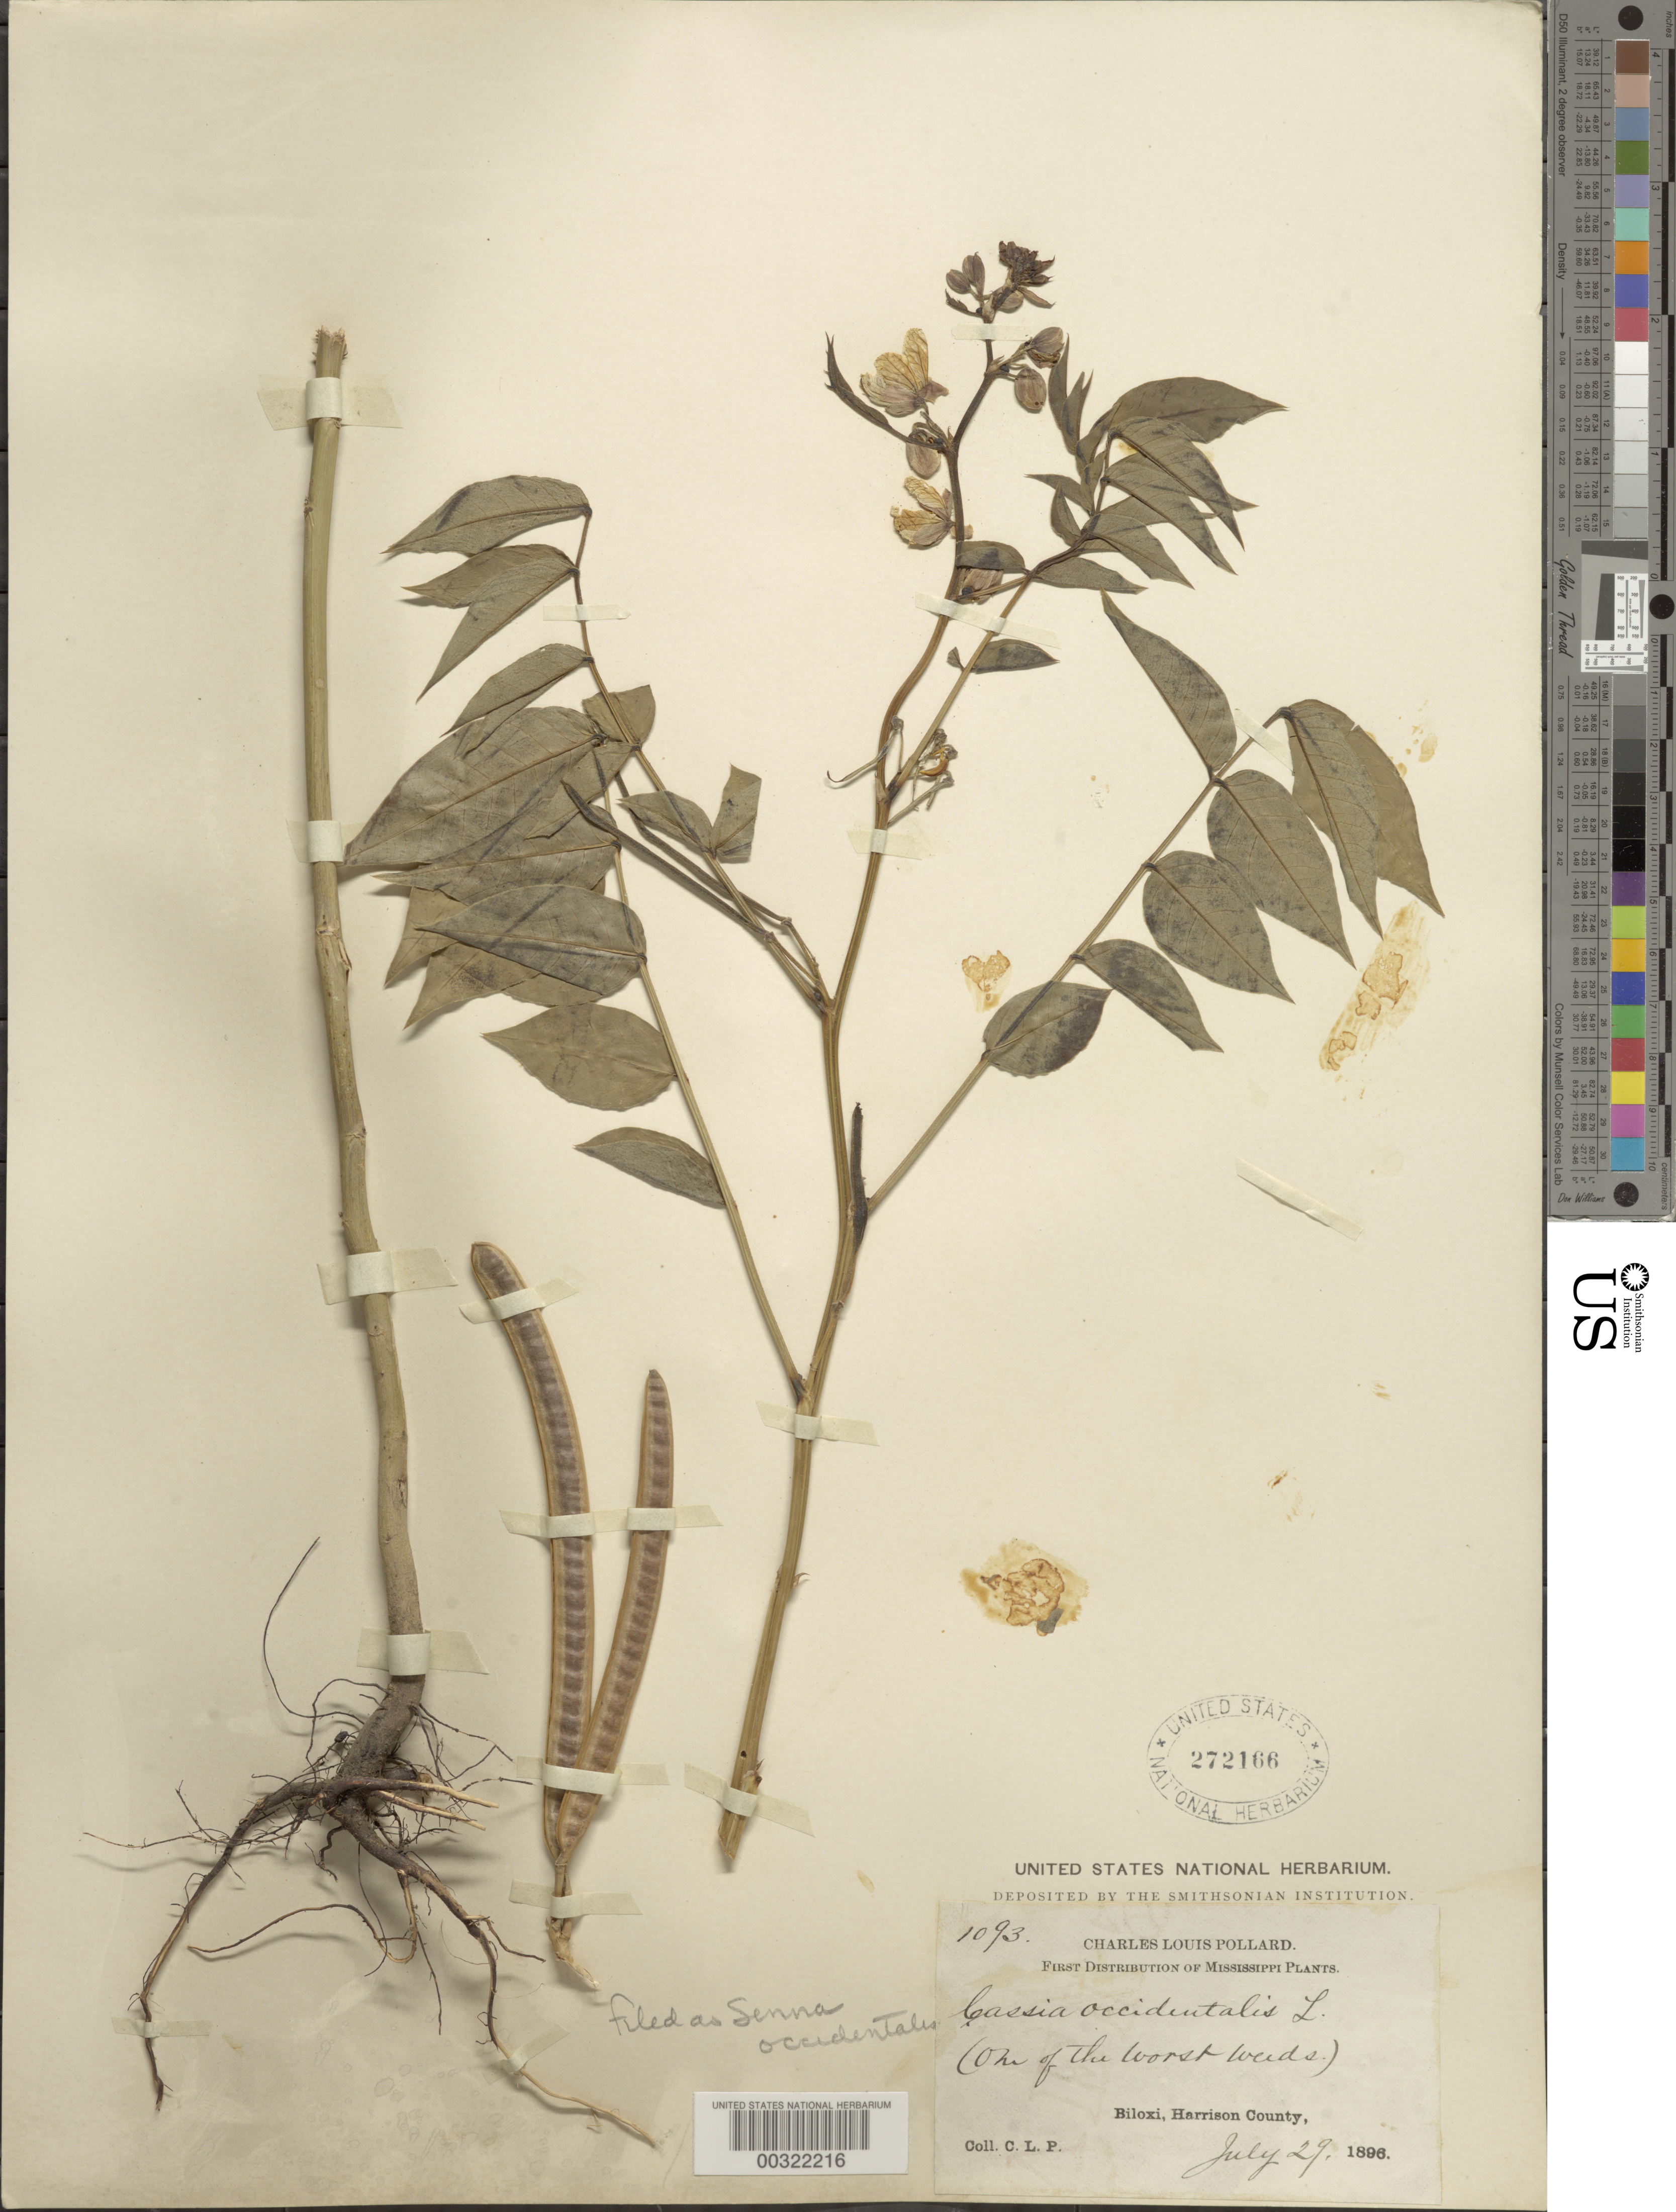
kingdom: Plantae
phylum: Tracheophyta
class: Magnoliopsida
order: Fabales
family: Fabaceae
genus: Senna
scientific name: Senna occidentalis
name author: (L.) Link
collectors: C. L. Pollard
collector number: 1093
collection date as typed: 29 Jul 1896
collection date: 1896-07-29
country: United States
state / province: Mississippi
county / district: Harrison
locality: Biloxi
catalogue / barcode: US 272166